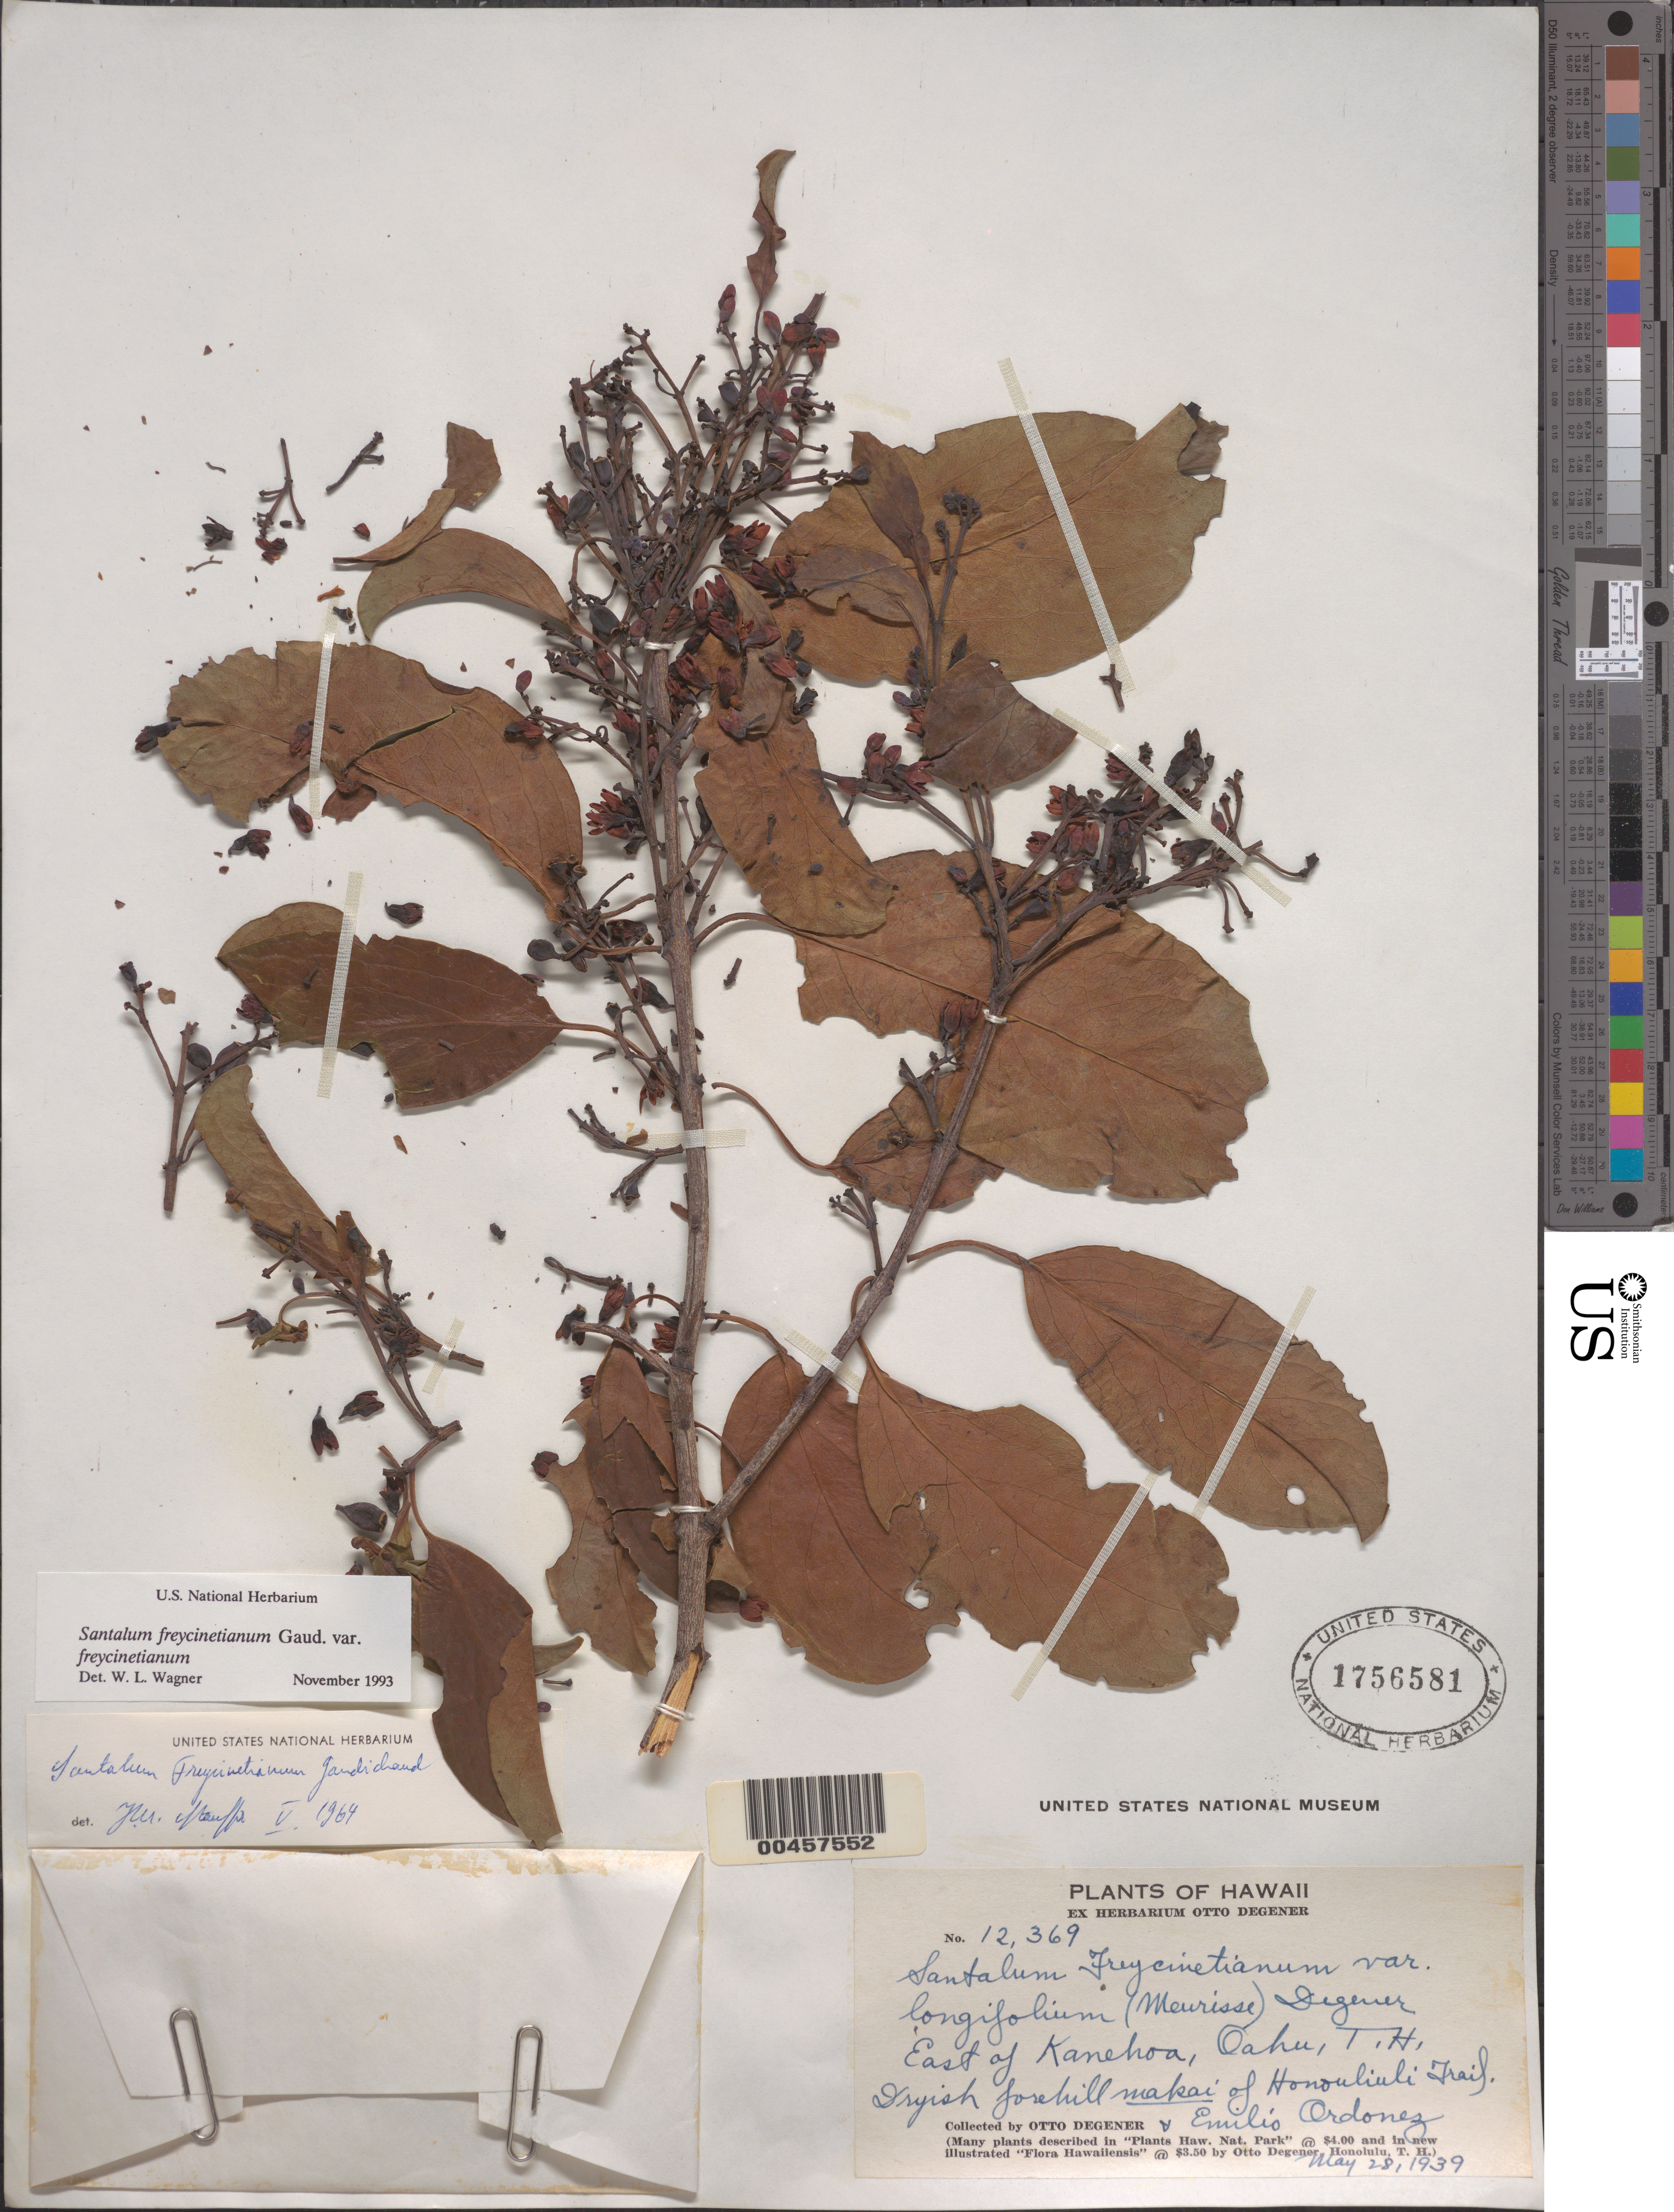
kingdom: Plantae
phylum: Tracheophyta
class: Magnoliopsida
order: Santalales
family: Santalaceae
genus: Santalum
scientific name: Santalum freycinetianum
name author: Gaudich.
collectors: O. Degener & E. Ordonez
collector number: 12369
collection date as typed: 28 May 1939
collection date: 1939-05-28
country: United States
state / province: Hawaii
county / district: Honolulu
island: Oahu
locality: E of Kanehoa, makai of Honouliuli Trail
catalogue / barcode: US 1756581